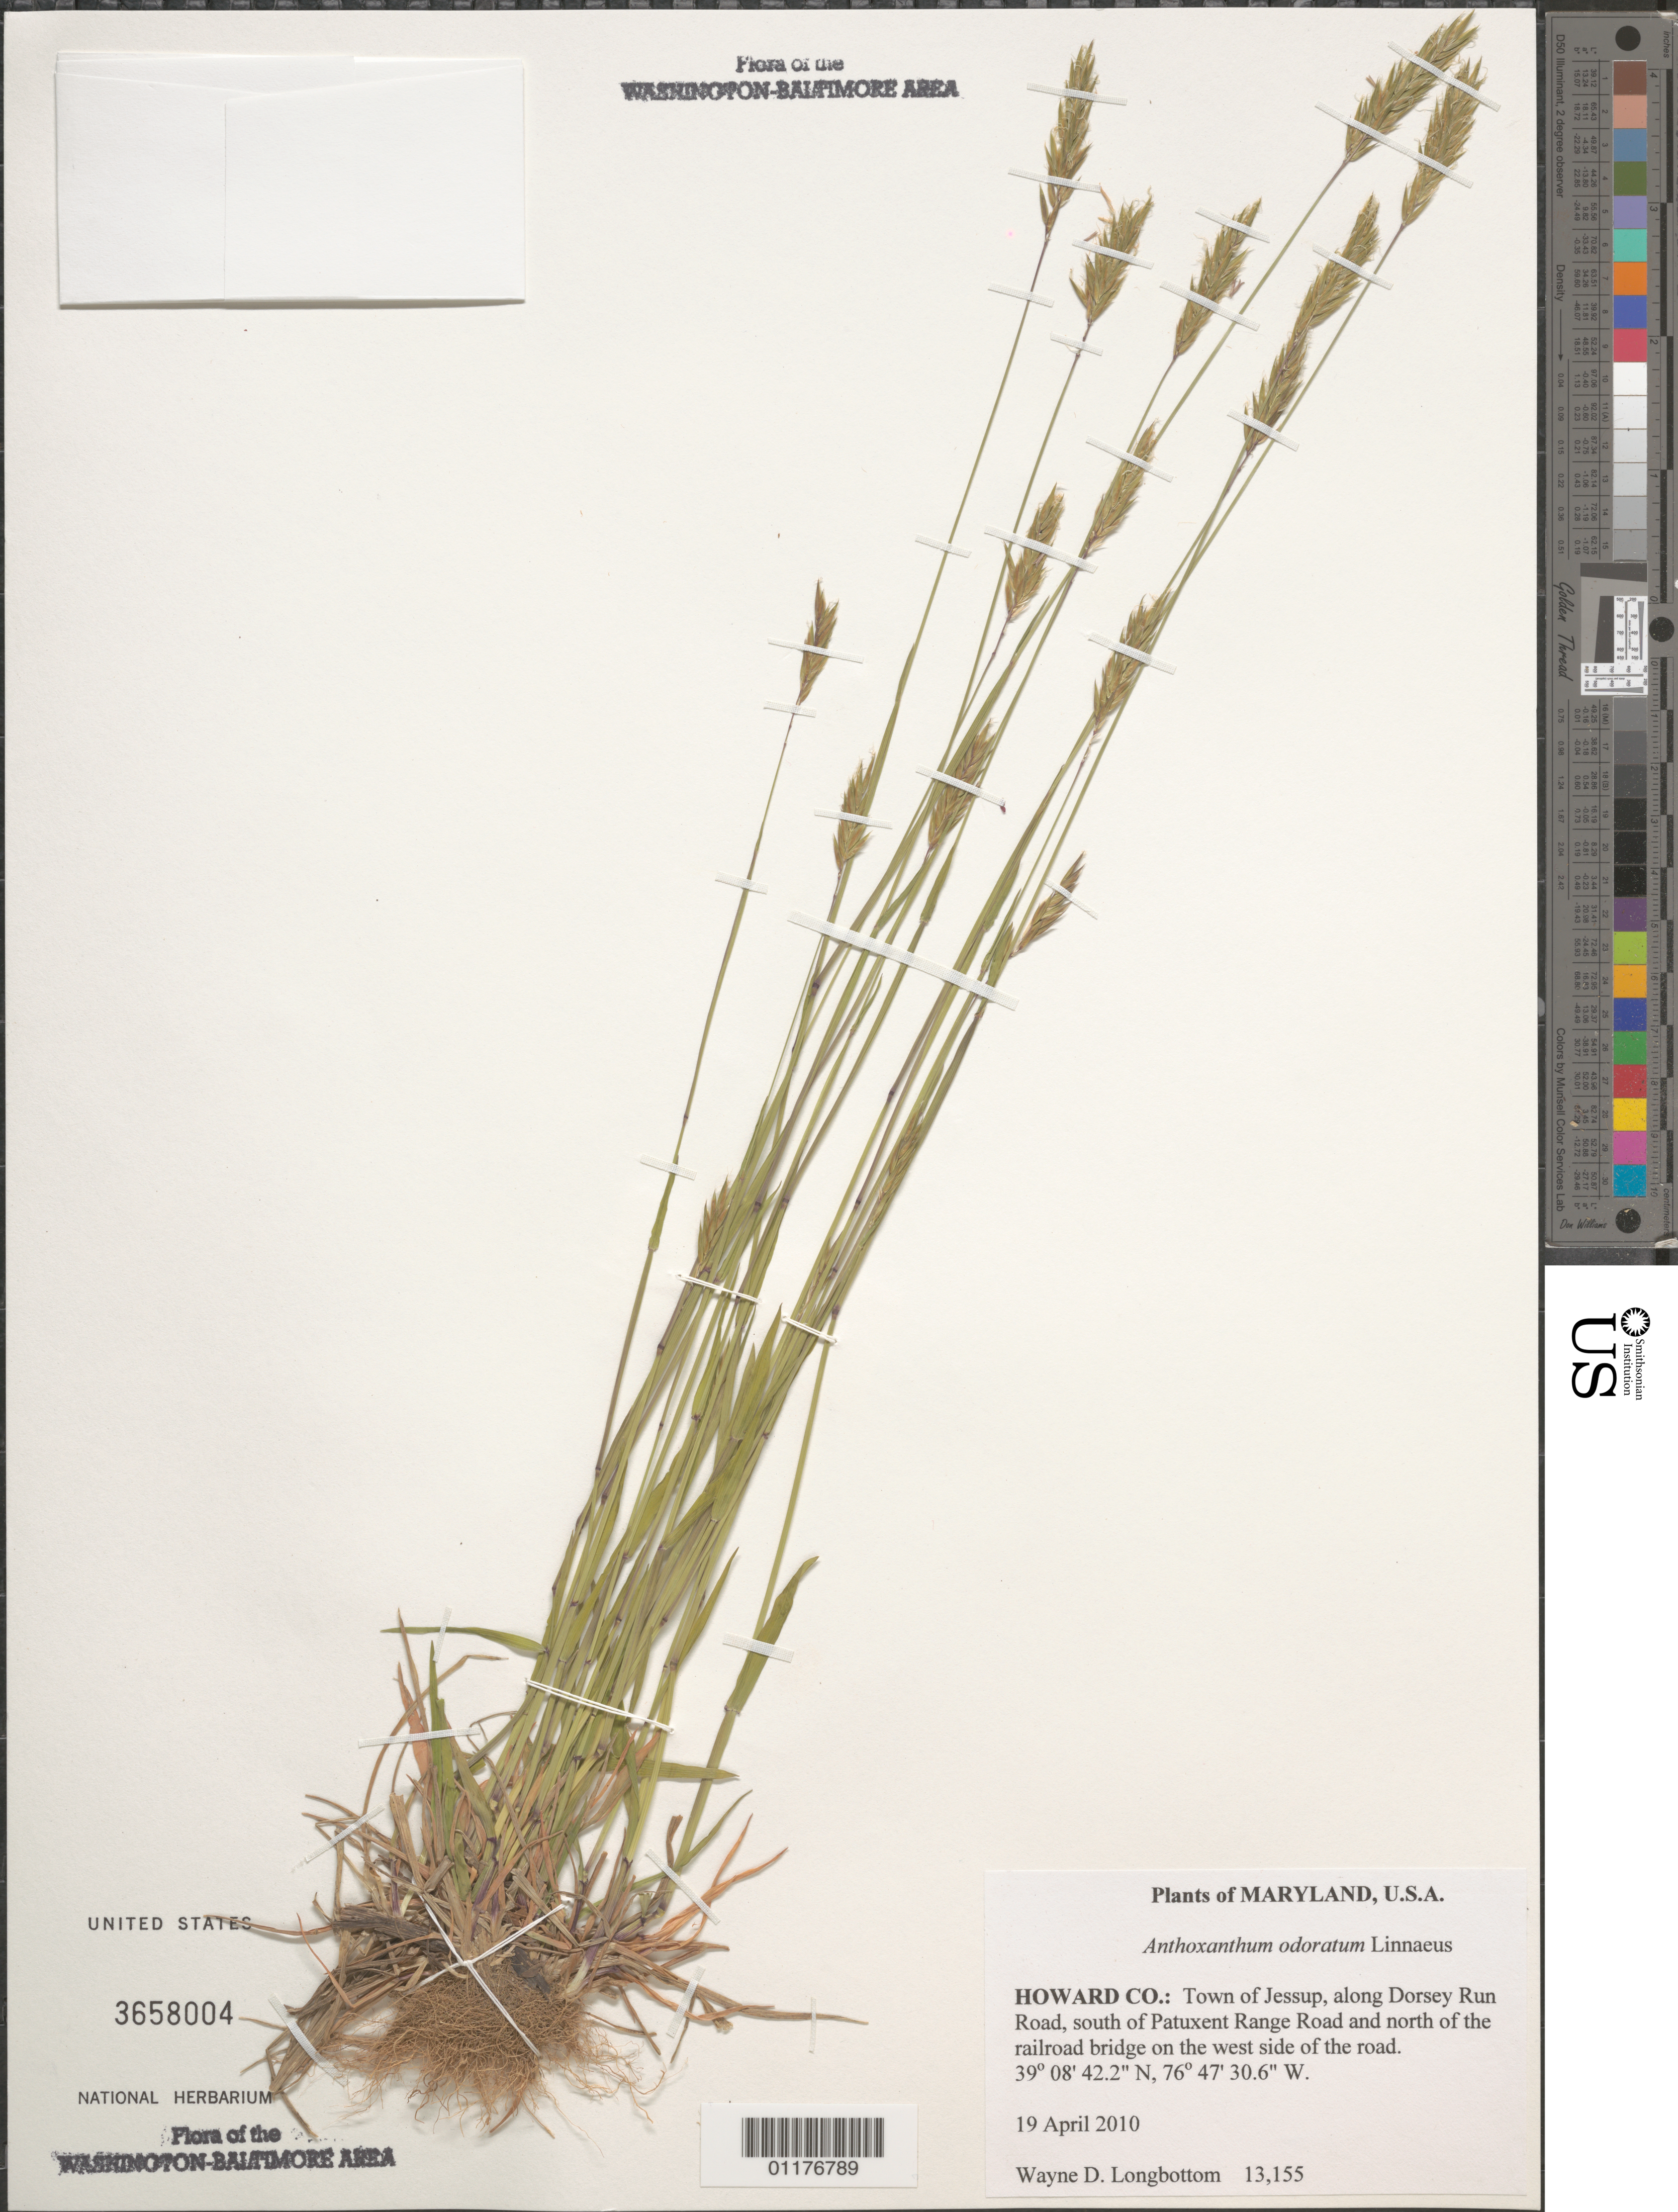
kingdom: Plantae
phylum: Tracheophyta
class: Liliopsida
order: Poales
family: Poaceae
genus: Anthoxanthum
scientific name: Anthoxanthum odoratum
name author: L.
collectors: W. D. Longbottom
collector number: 13155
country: United States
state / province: Maryland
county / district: Howard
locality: Jessup, along Dorsey Run Road, S of Patuxent Range Road and N of the railroad bridge on the W side of the road.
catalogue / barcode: US 3658004